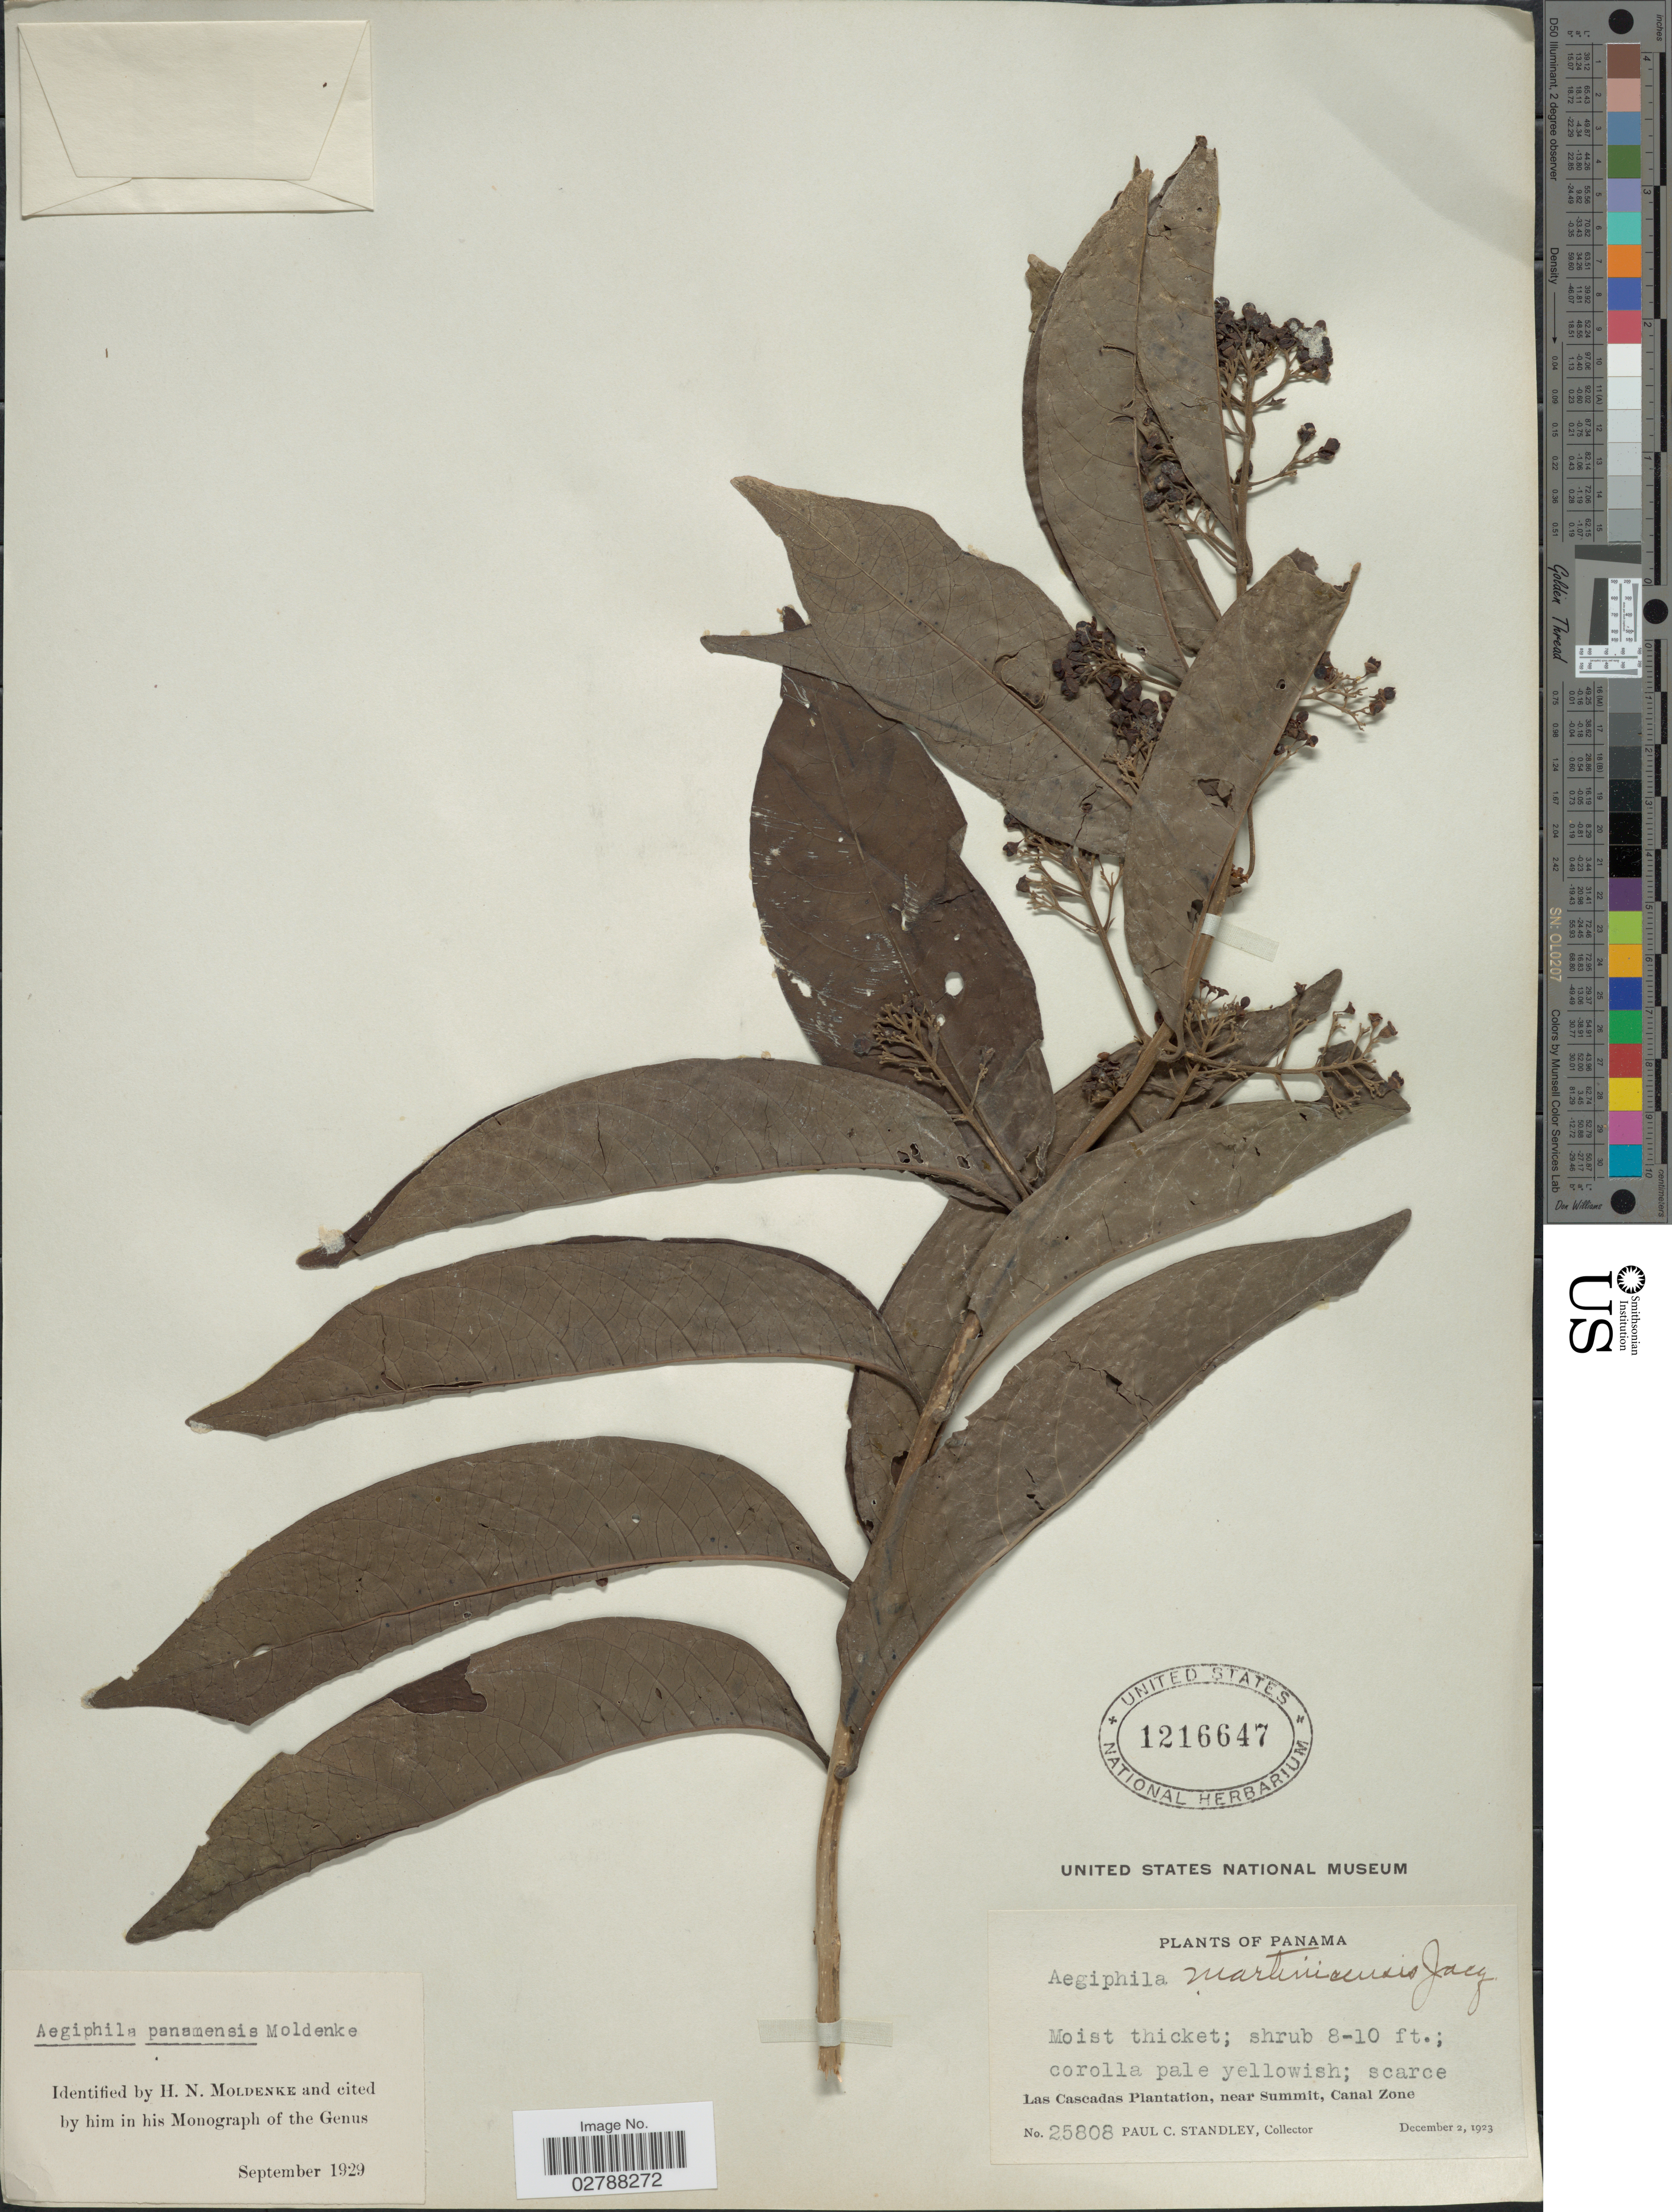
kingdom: Plantae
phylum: Tracheophyta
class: Magnoliopsida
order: Lamiales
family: Lamiaceae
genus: Aegiphila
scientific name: Aegiphila panamensis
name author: Moldenke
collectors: P. C. Standley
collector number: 25808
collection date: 1923-12-02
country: Panama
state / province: Colón / Panamá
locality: Las Cascadas Plantation, near Summit, Canal Zone.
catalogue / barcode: US 1216647